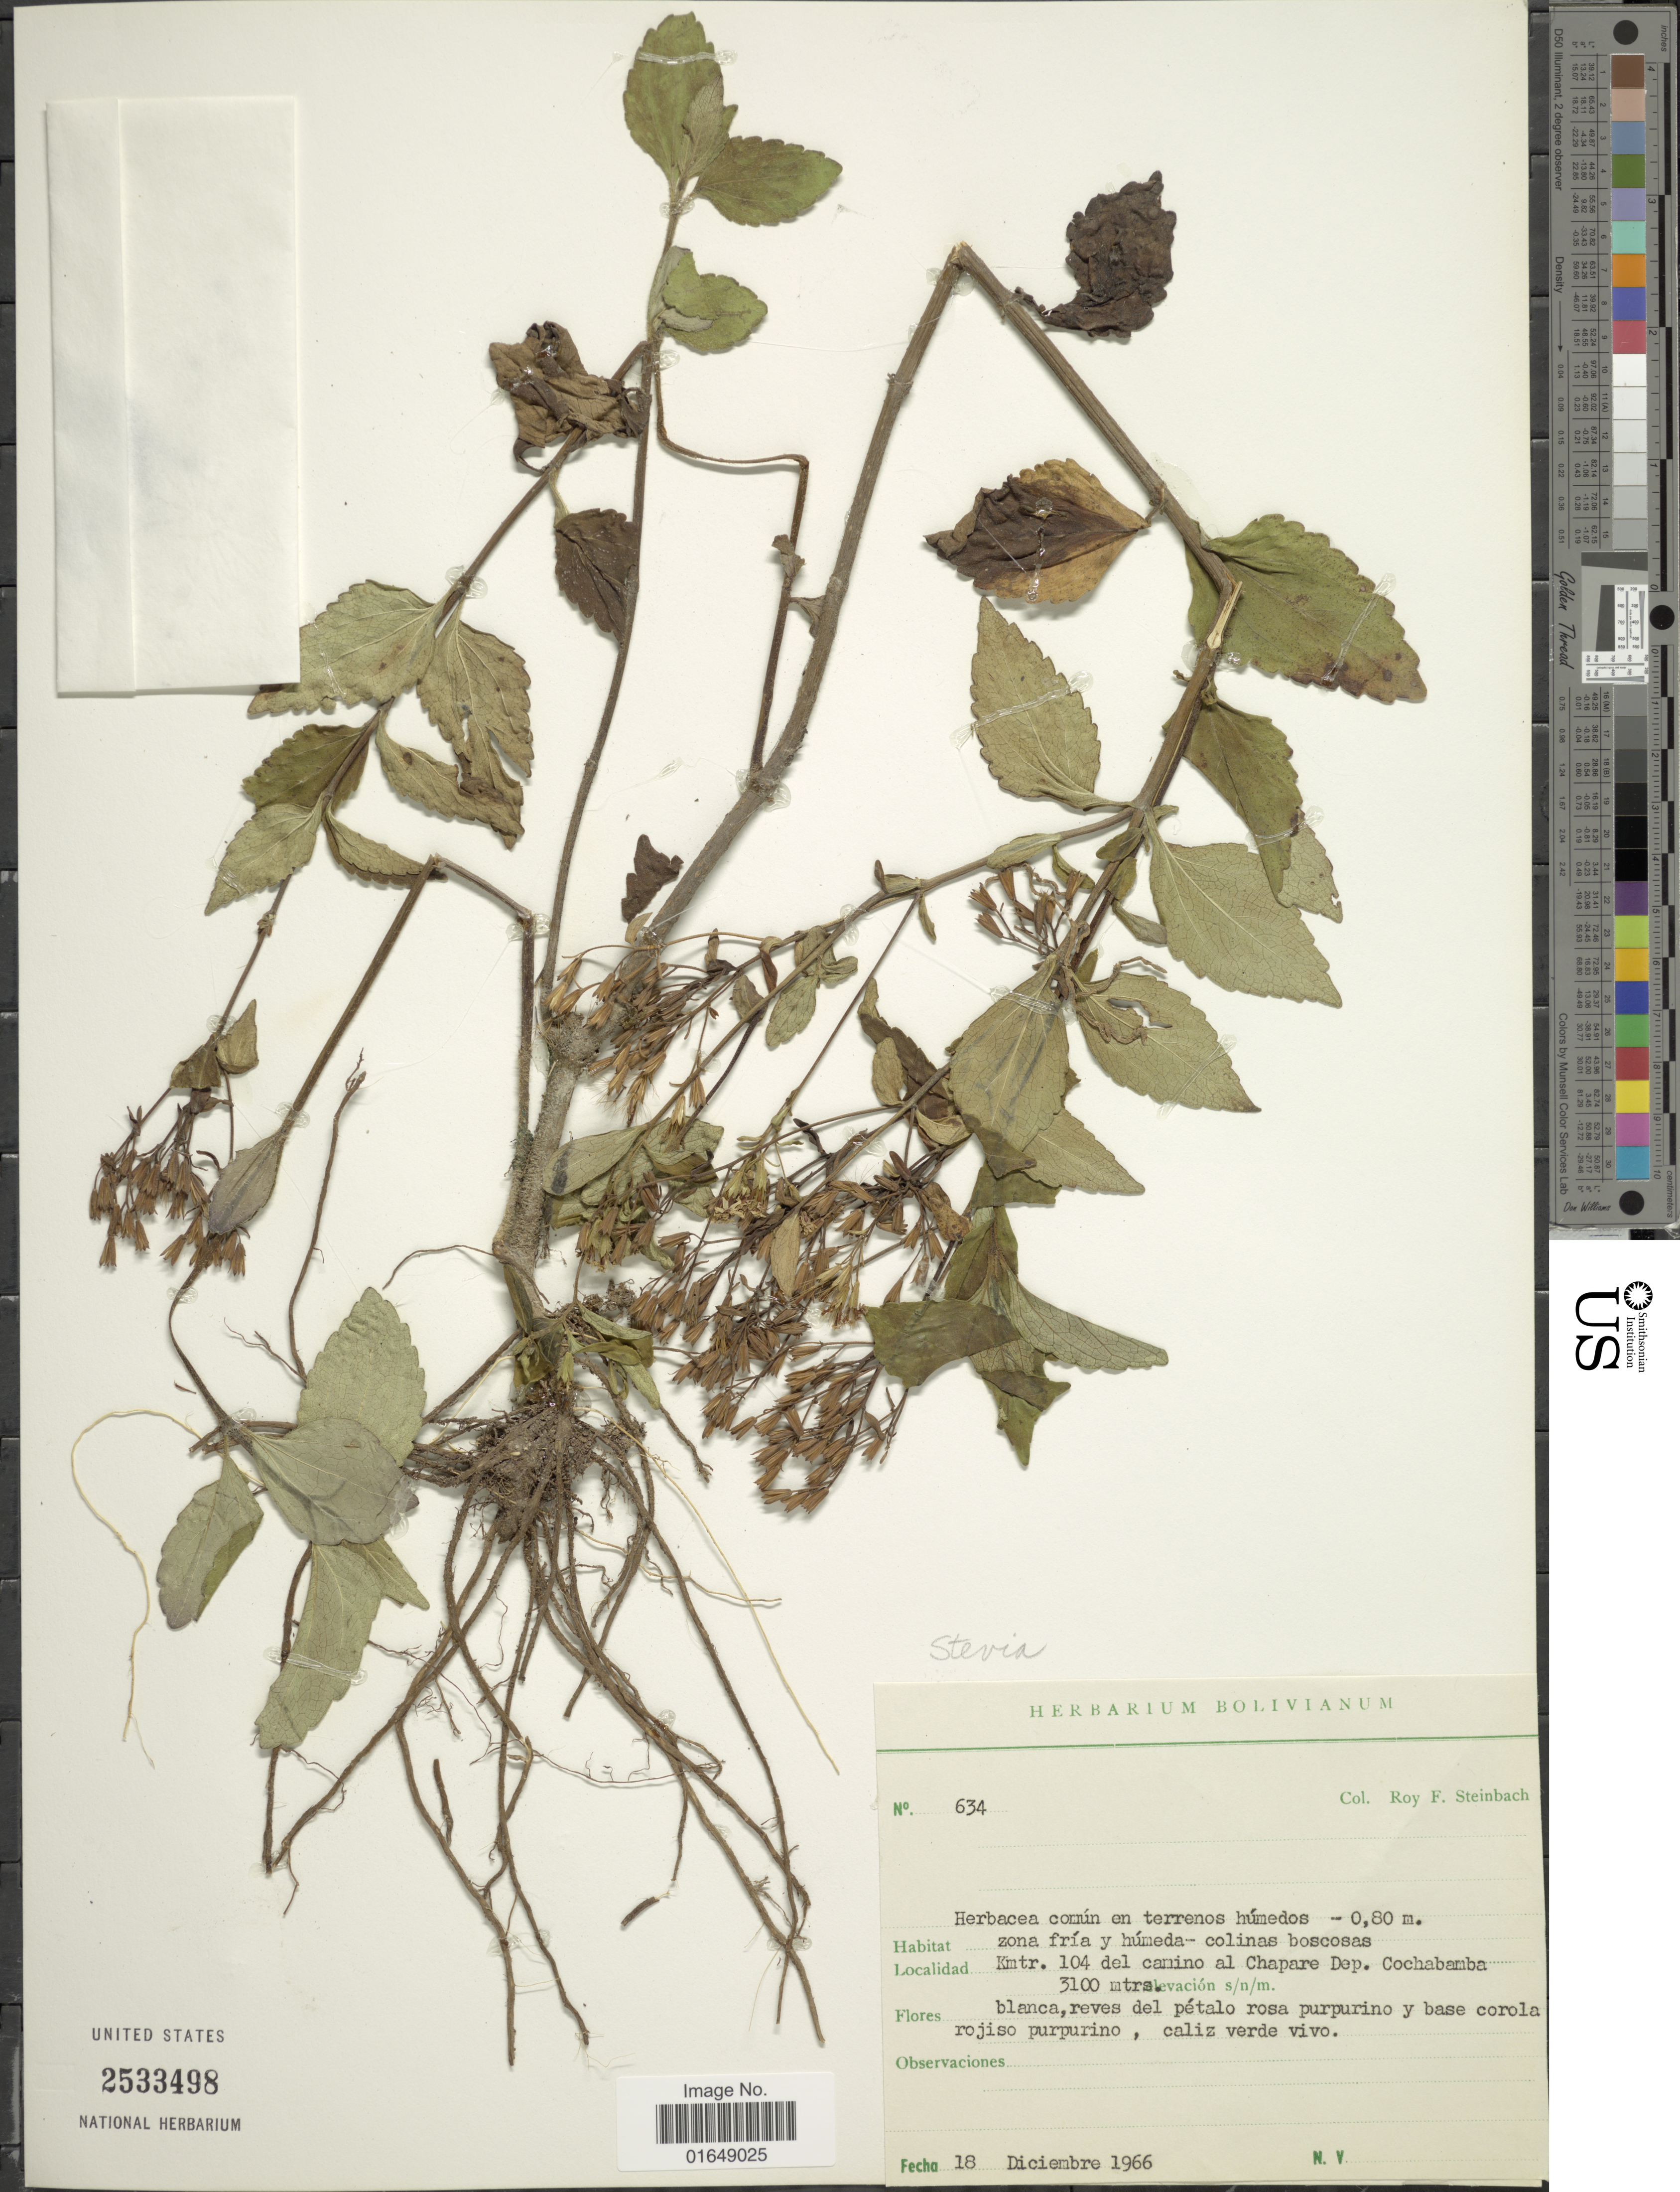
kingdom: Plantae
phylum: Tracheophyta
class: Magnoliopsida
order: Asterales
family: Asteraceae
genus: Stevia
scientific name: Stevia sp.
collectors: R. F. Steinbach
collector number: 634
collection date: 1966-12-18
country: Bolivia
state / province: Cochabamba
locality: Kmtr. 104 del camino al Chapare.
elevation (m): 3100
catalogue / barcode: US 2533498